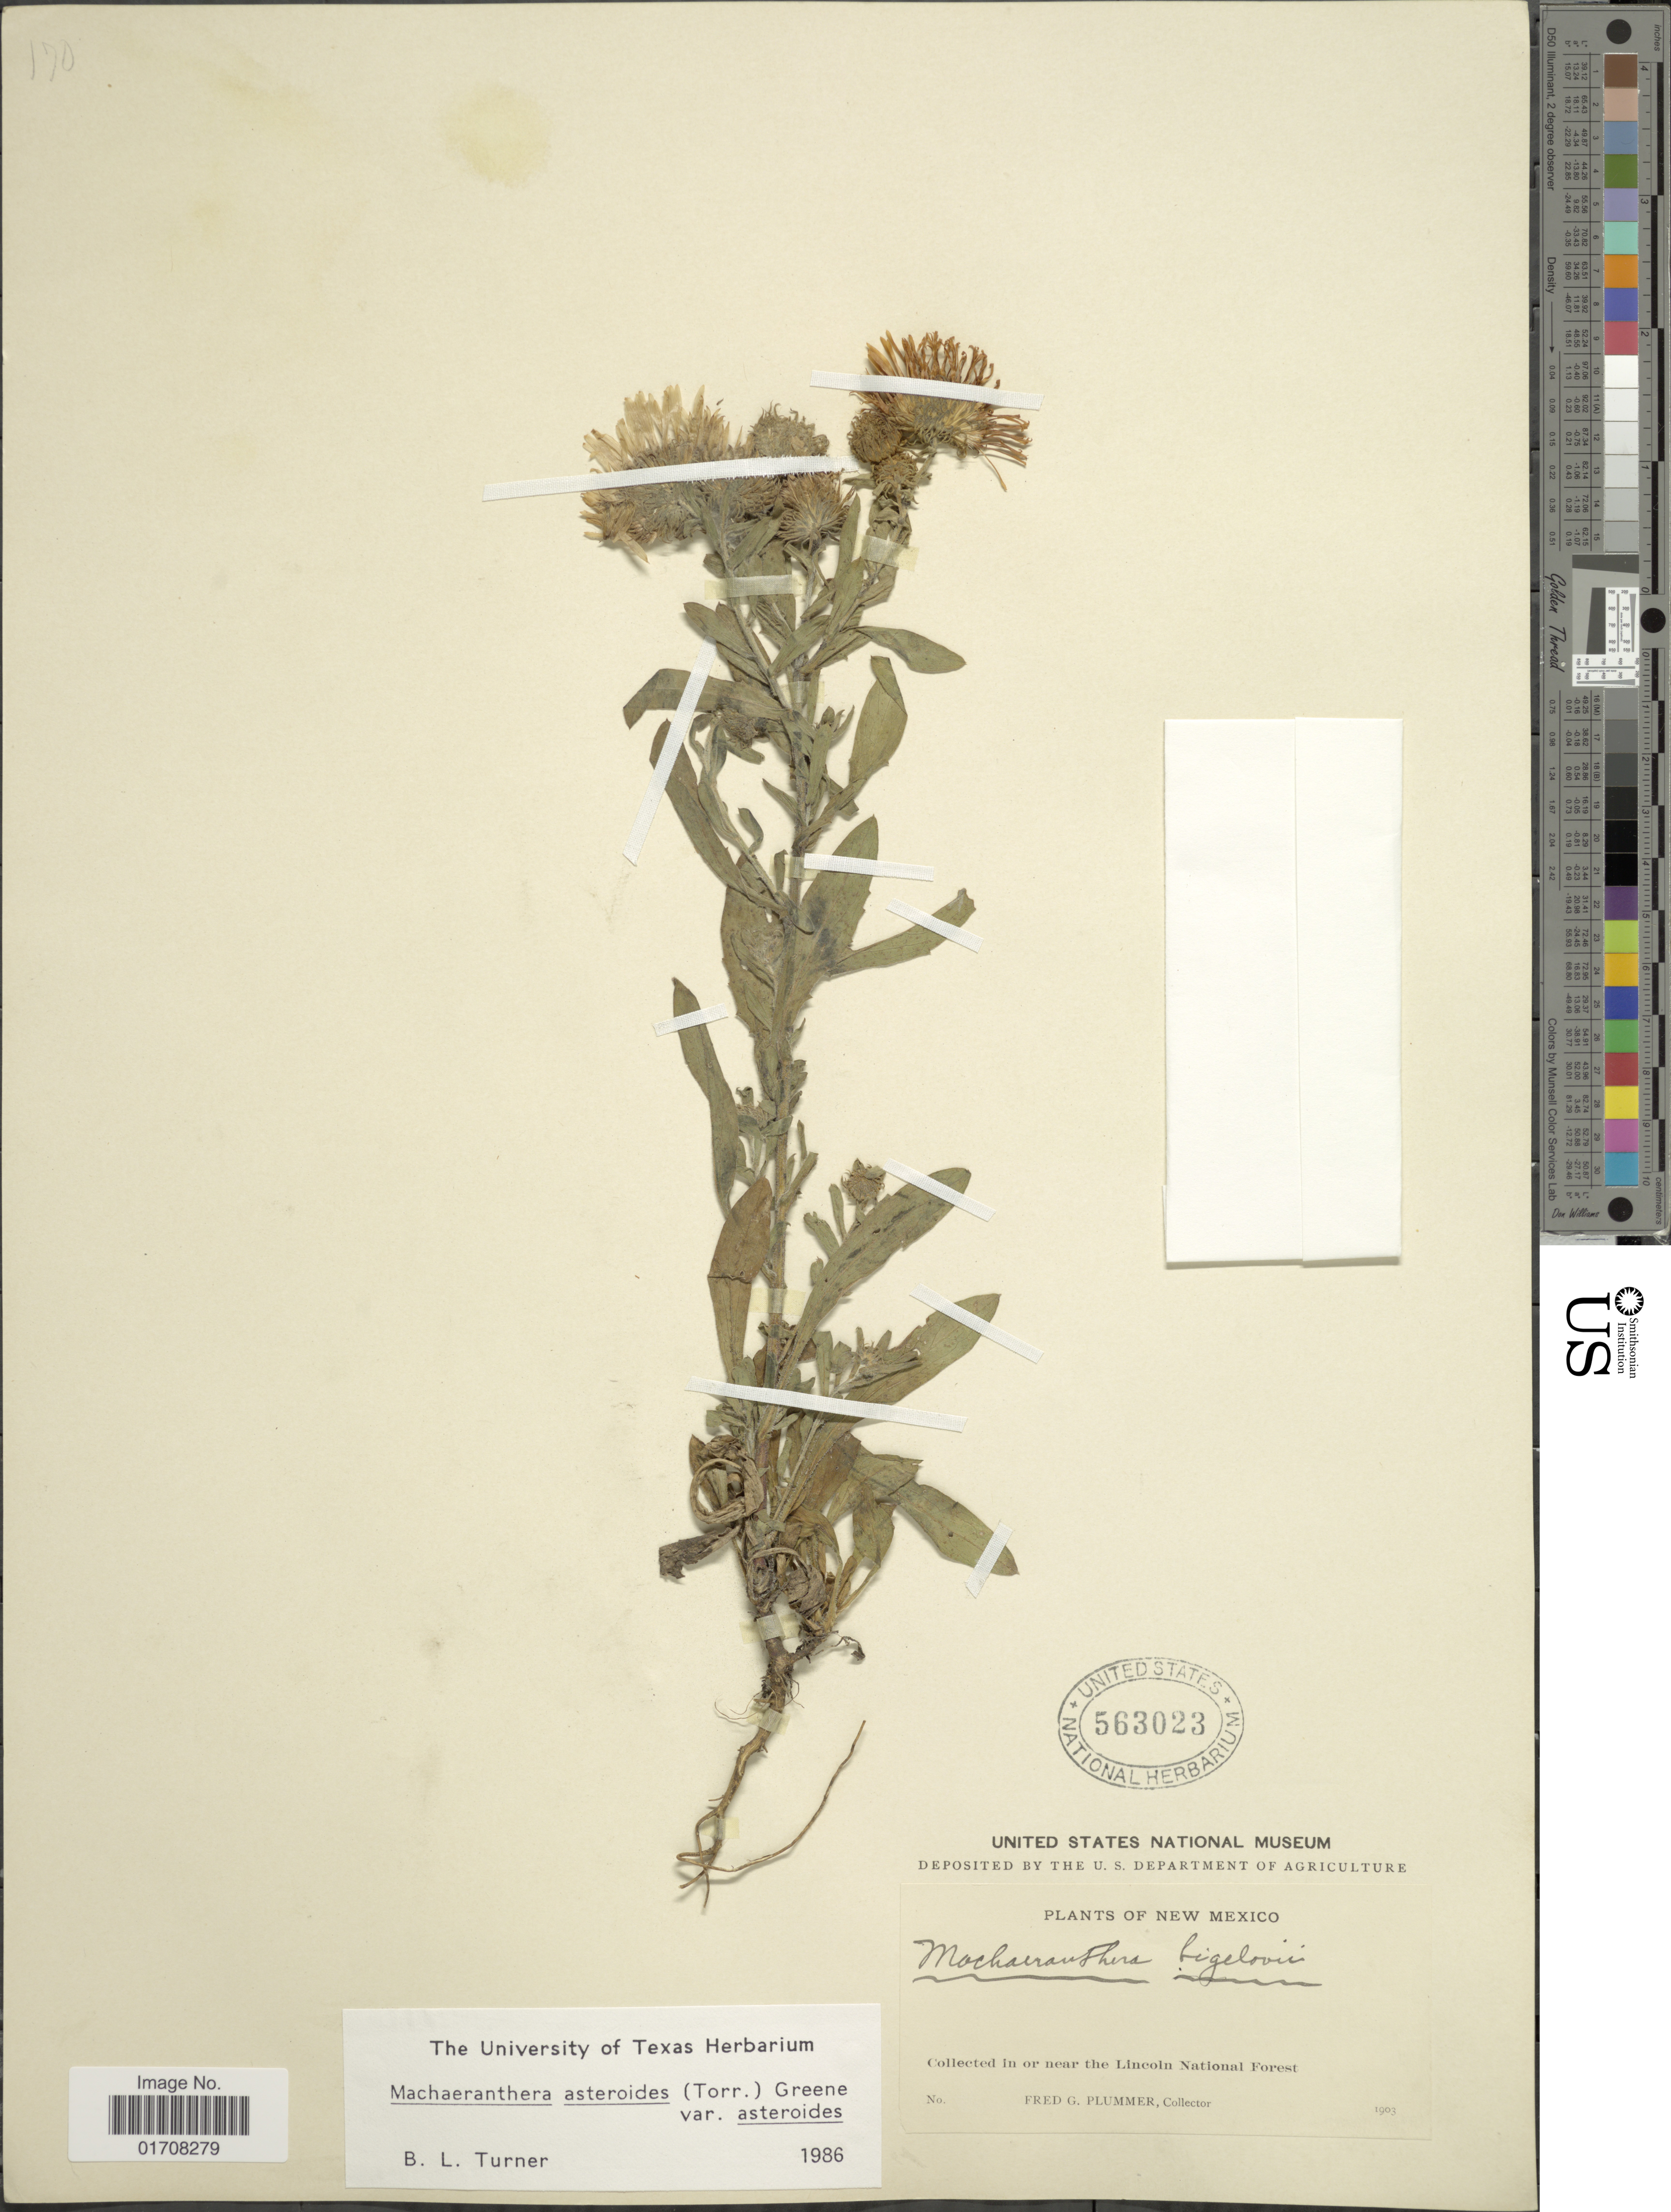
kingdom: Plantae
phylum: Tracheophyta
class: Magnoliopsida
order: Asterales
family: Asteraceae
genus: Machaeranthera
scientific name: Machaeranthera asteroides var. asteroides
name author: (Torr.) Greene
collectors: F. Plummer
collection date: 1903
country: United States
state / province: New Mexico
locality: In or near the Lincoln National Forest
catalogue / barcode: US 563023